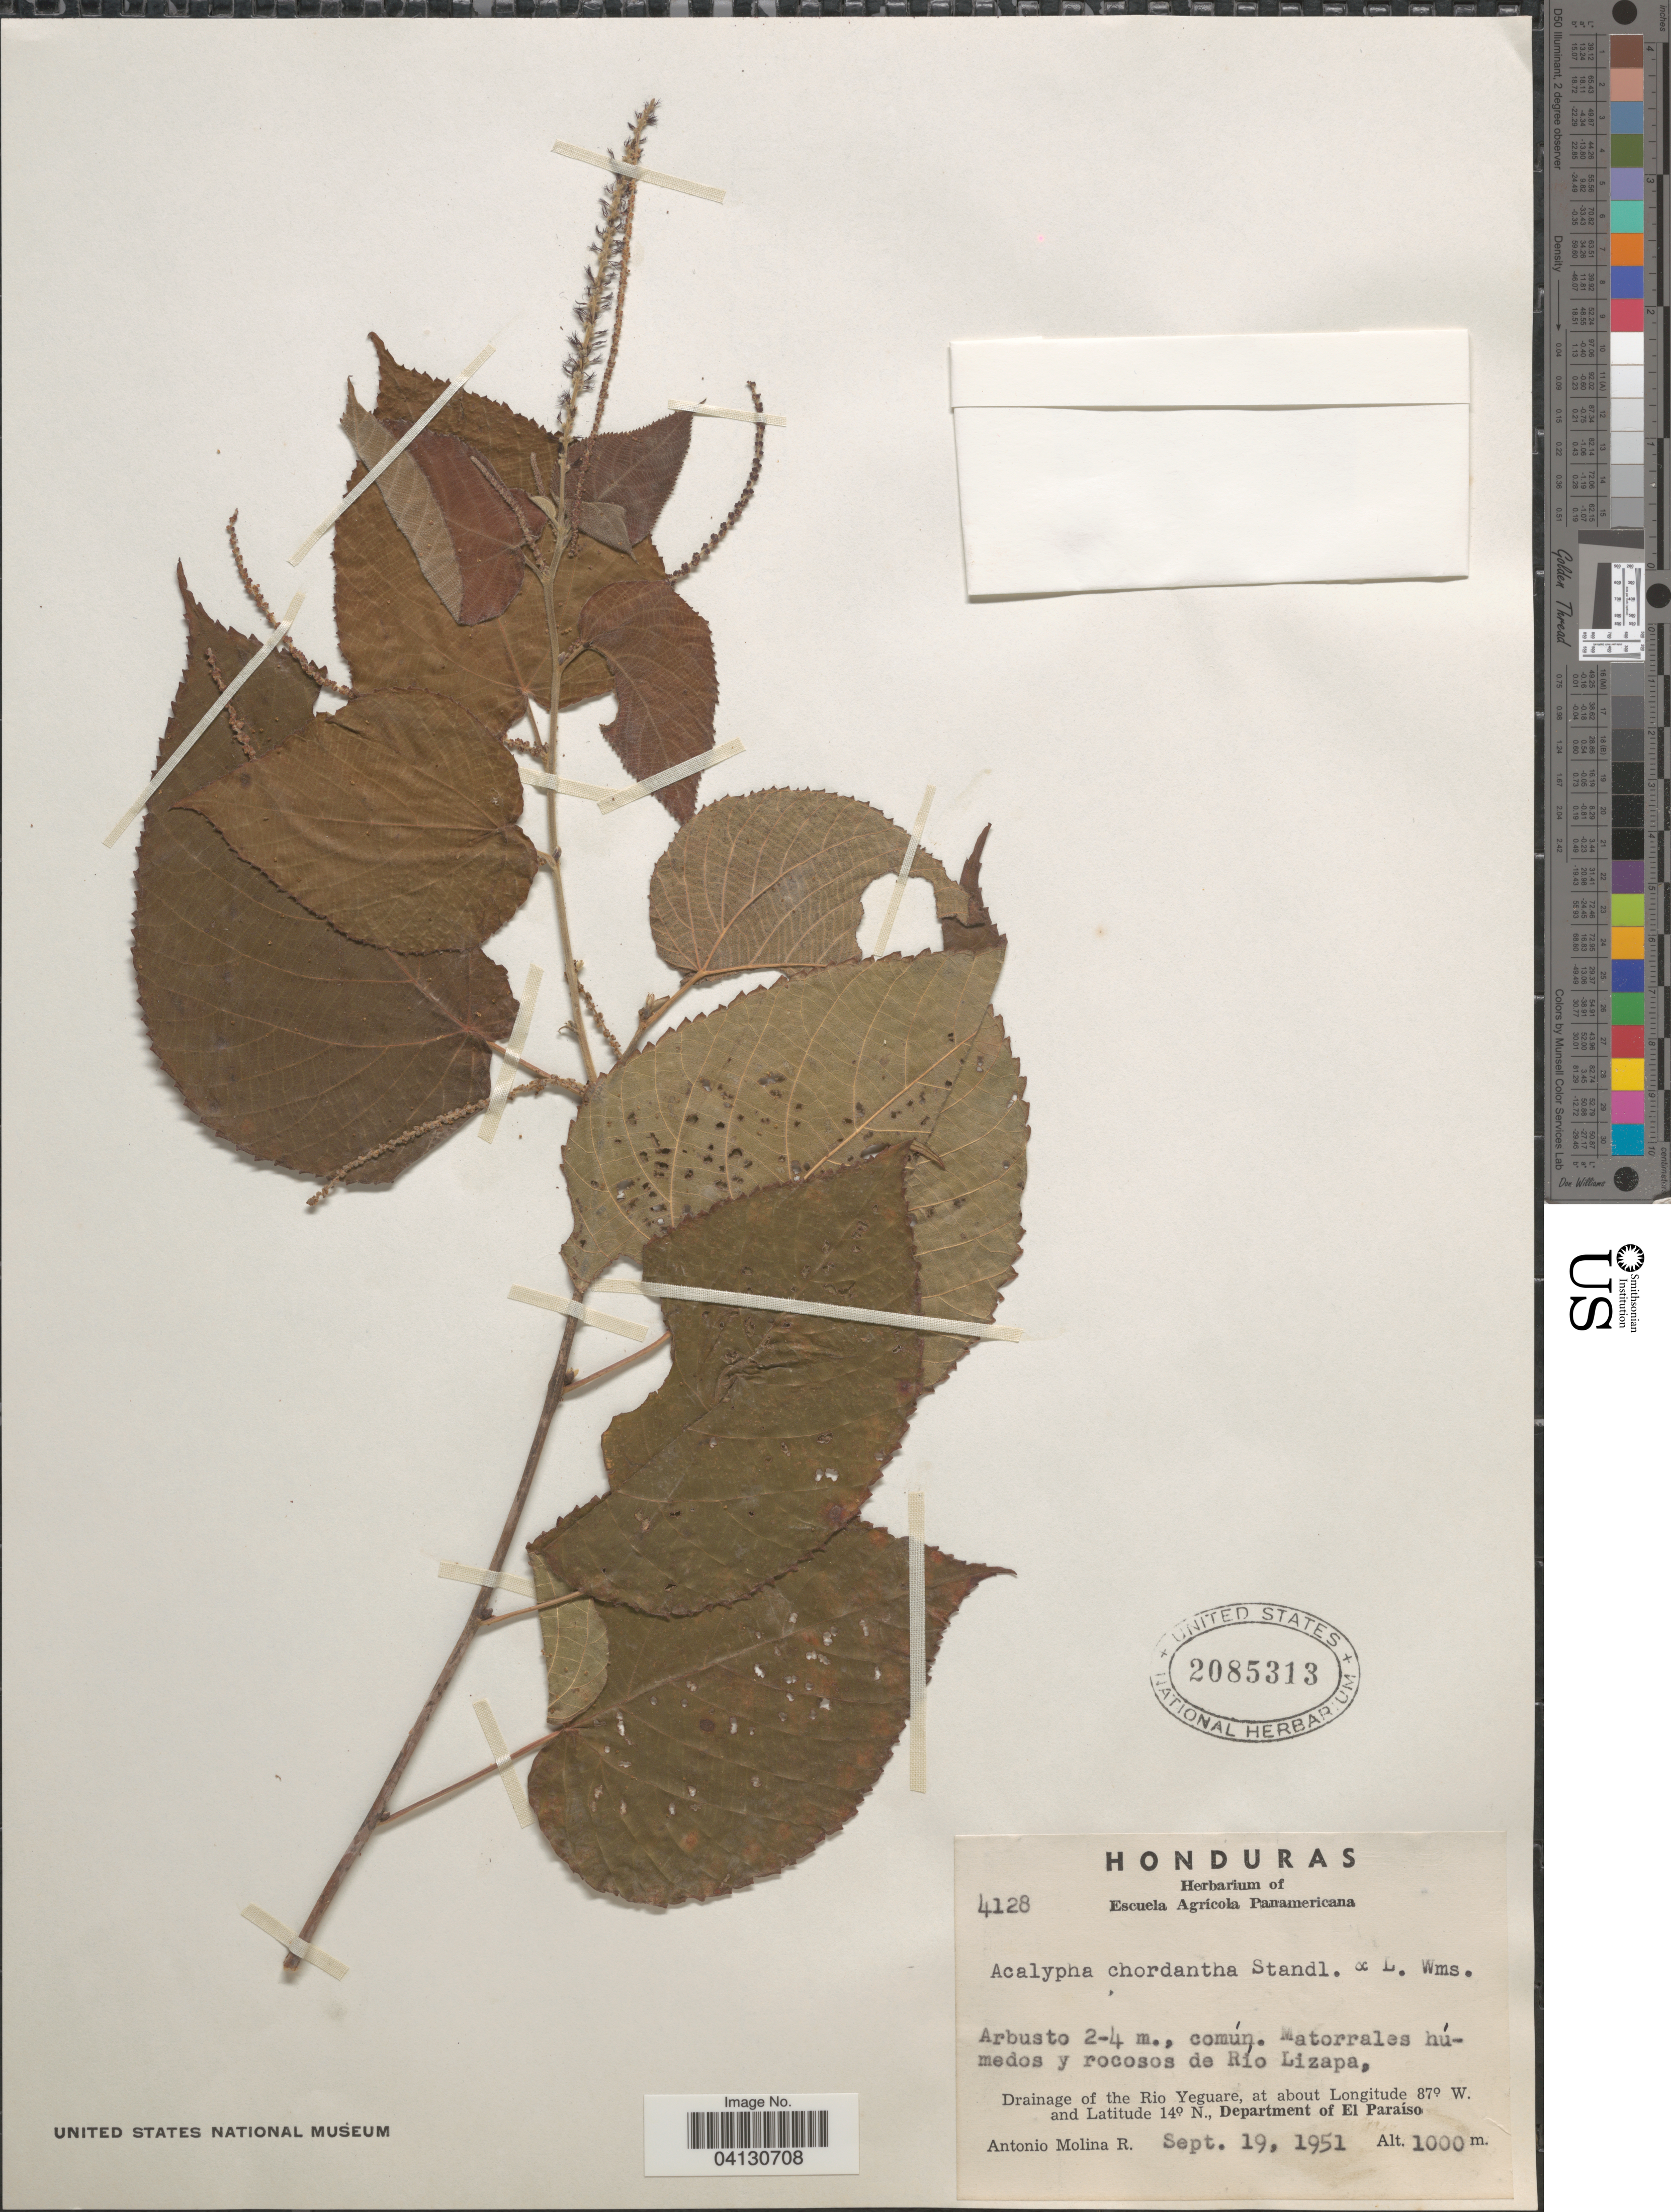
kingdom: Plantae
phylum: Tracheophyta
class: Magnoliopsida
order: Malpighiales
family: Euphorbiaceae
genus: Acalypha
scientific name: Acalypha chordantha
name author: Standl. et al.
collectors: A. Molina R.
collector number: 4128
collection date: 1951-09-19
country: Honduras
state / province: El Paraiso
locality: Matorrales húmedos y rocosos de Río Lizapa. Drainage of the Rio Yeguare, Department of El Paraiso.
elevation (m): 1000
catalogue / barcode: US 2085313